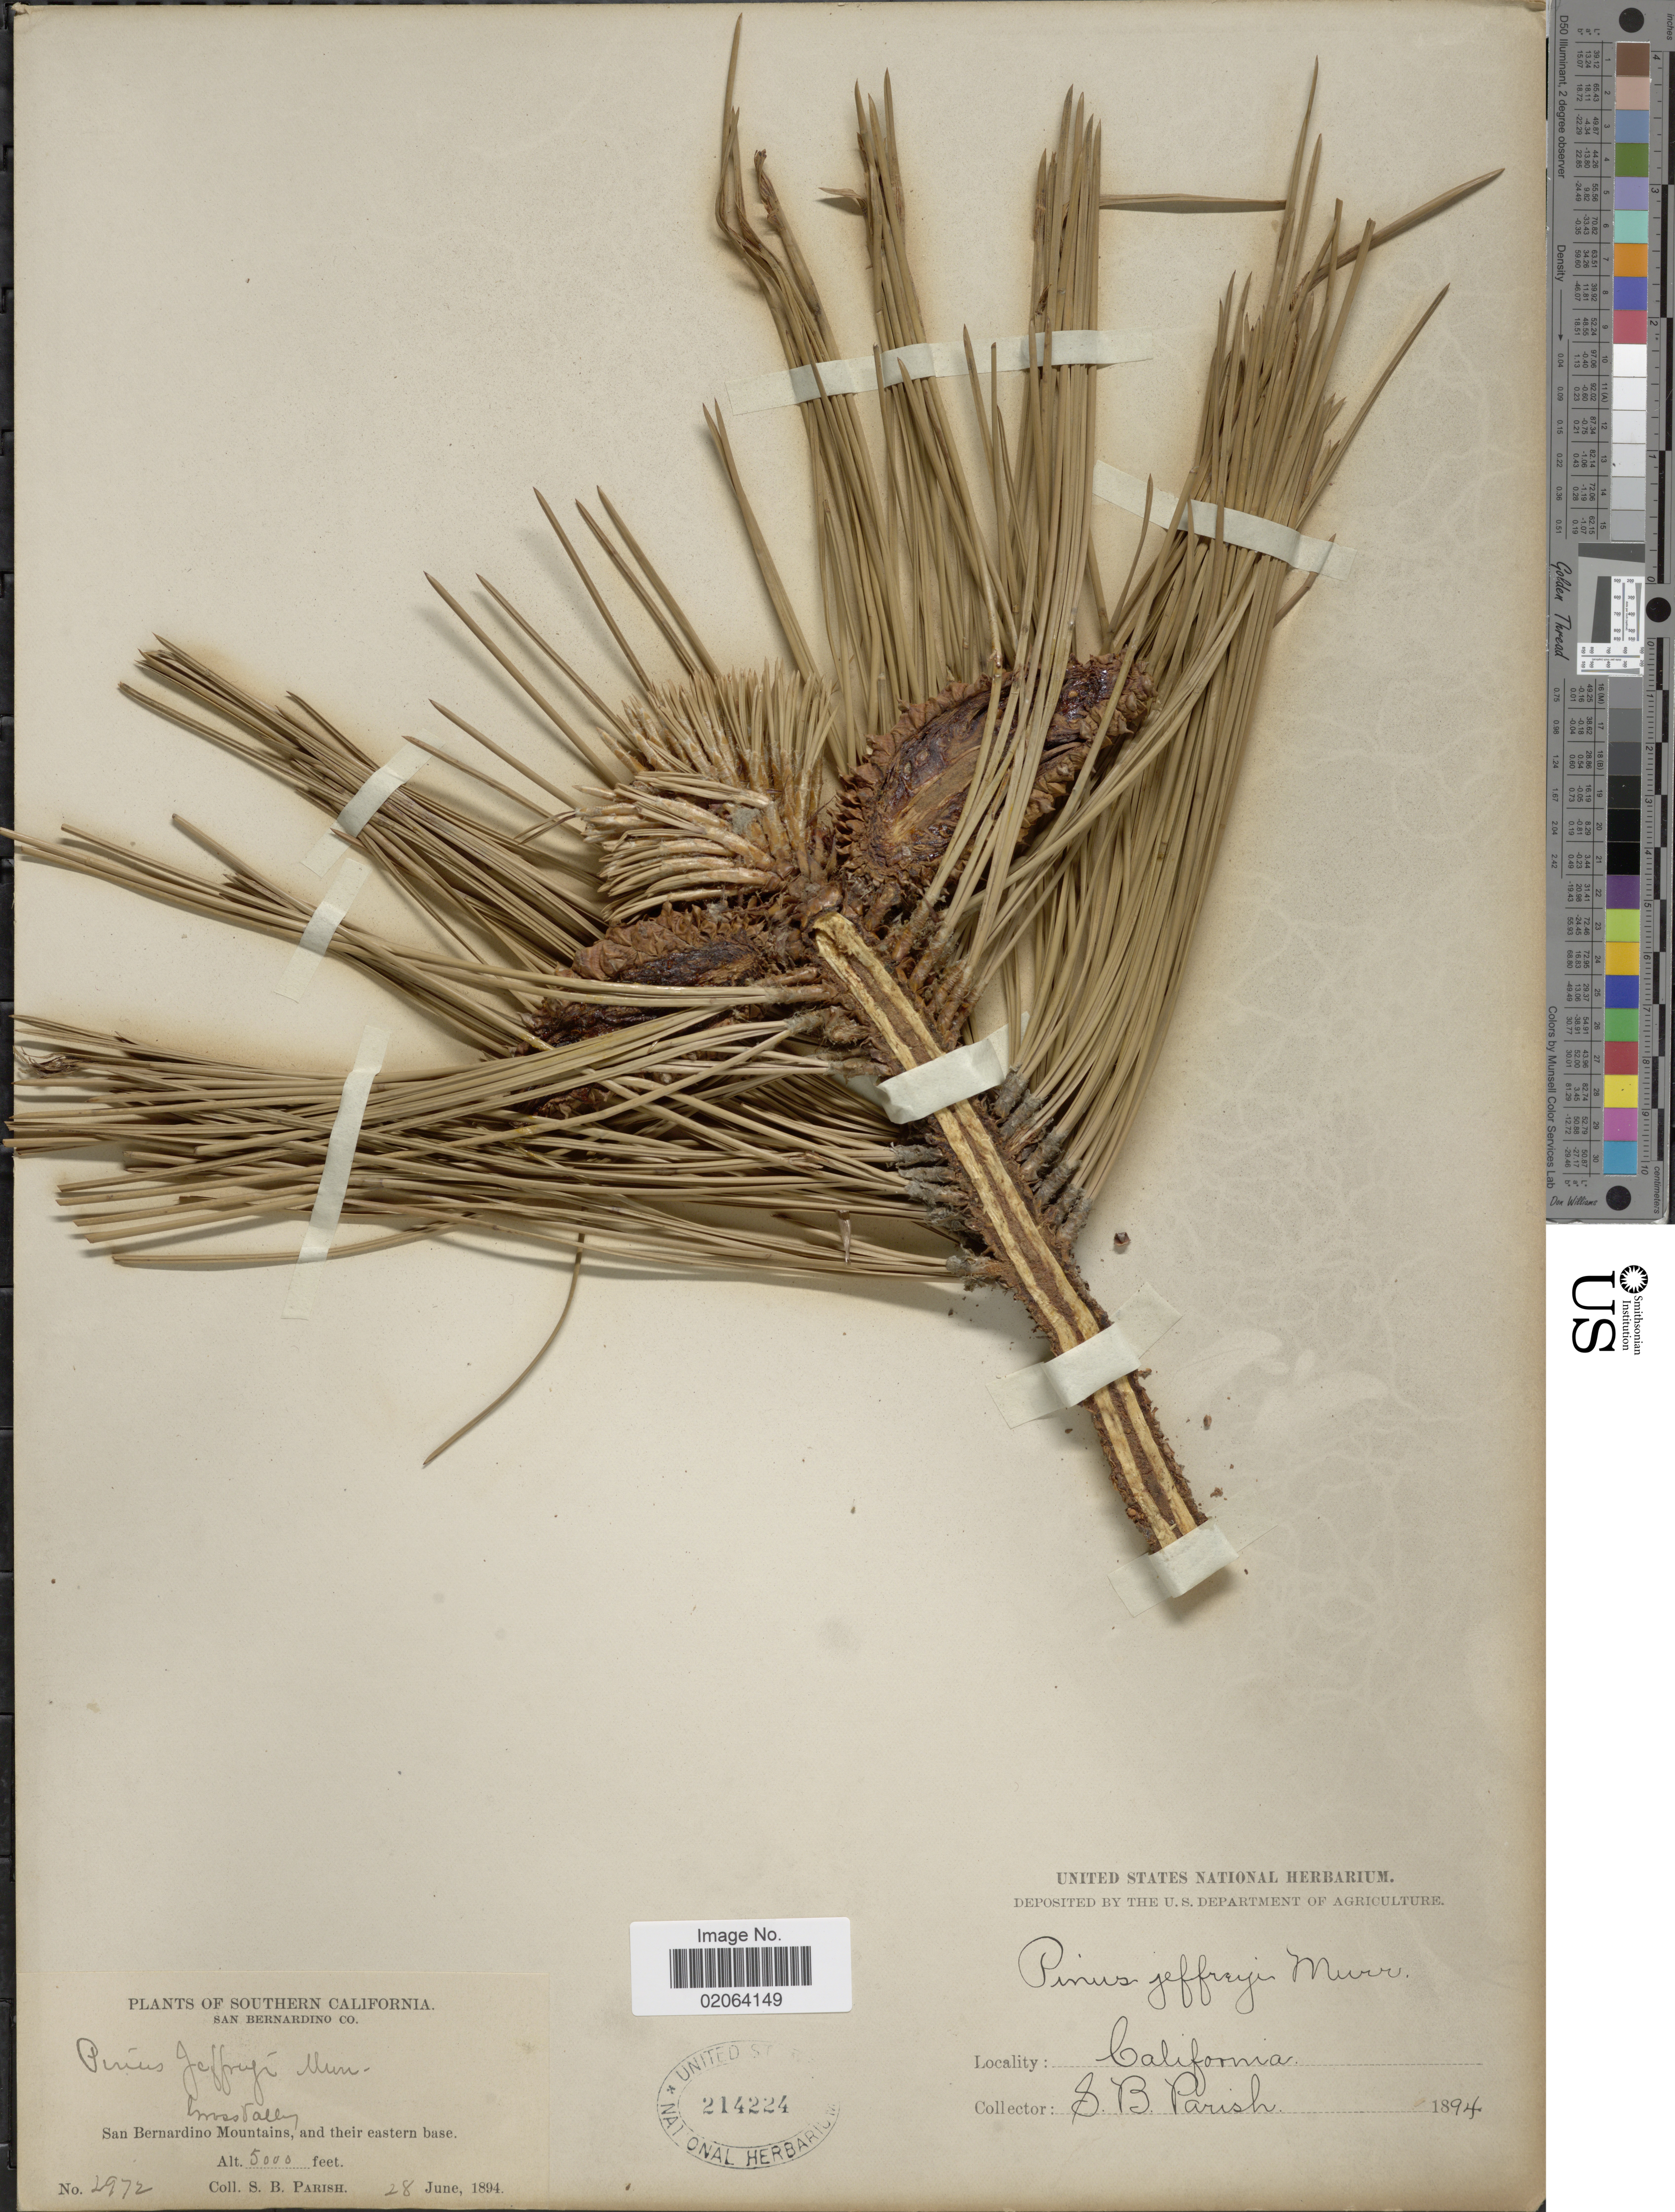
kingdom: Plantae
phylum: Tracheophyta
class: Pinopsida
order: Pinales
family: Pinaceae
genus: Pinus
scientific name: Pinus jeffreyi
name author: Balf.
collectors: S. B. Parish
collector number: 2972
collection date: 1894-06-28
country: United States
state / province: California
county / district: San Bernardino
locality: Southern California. Grass Valley. San Bernardino Mountains, and their eastern base.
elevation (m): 1524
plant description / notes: Corrected "Inoss Valley" to "Grass Valley". Removed "San Bernardino Co." from Precise Locality field and added to County field.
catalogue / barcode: US 214224